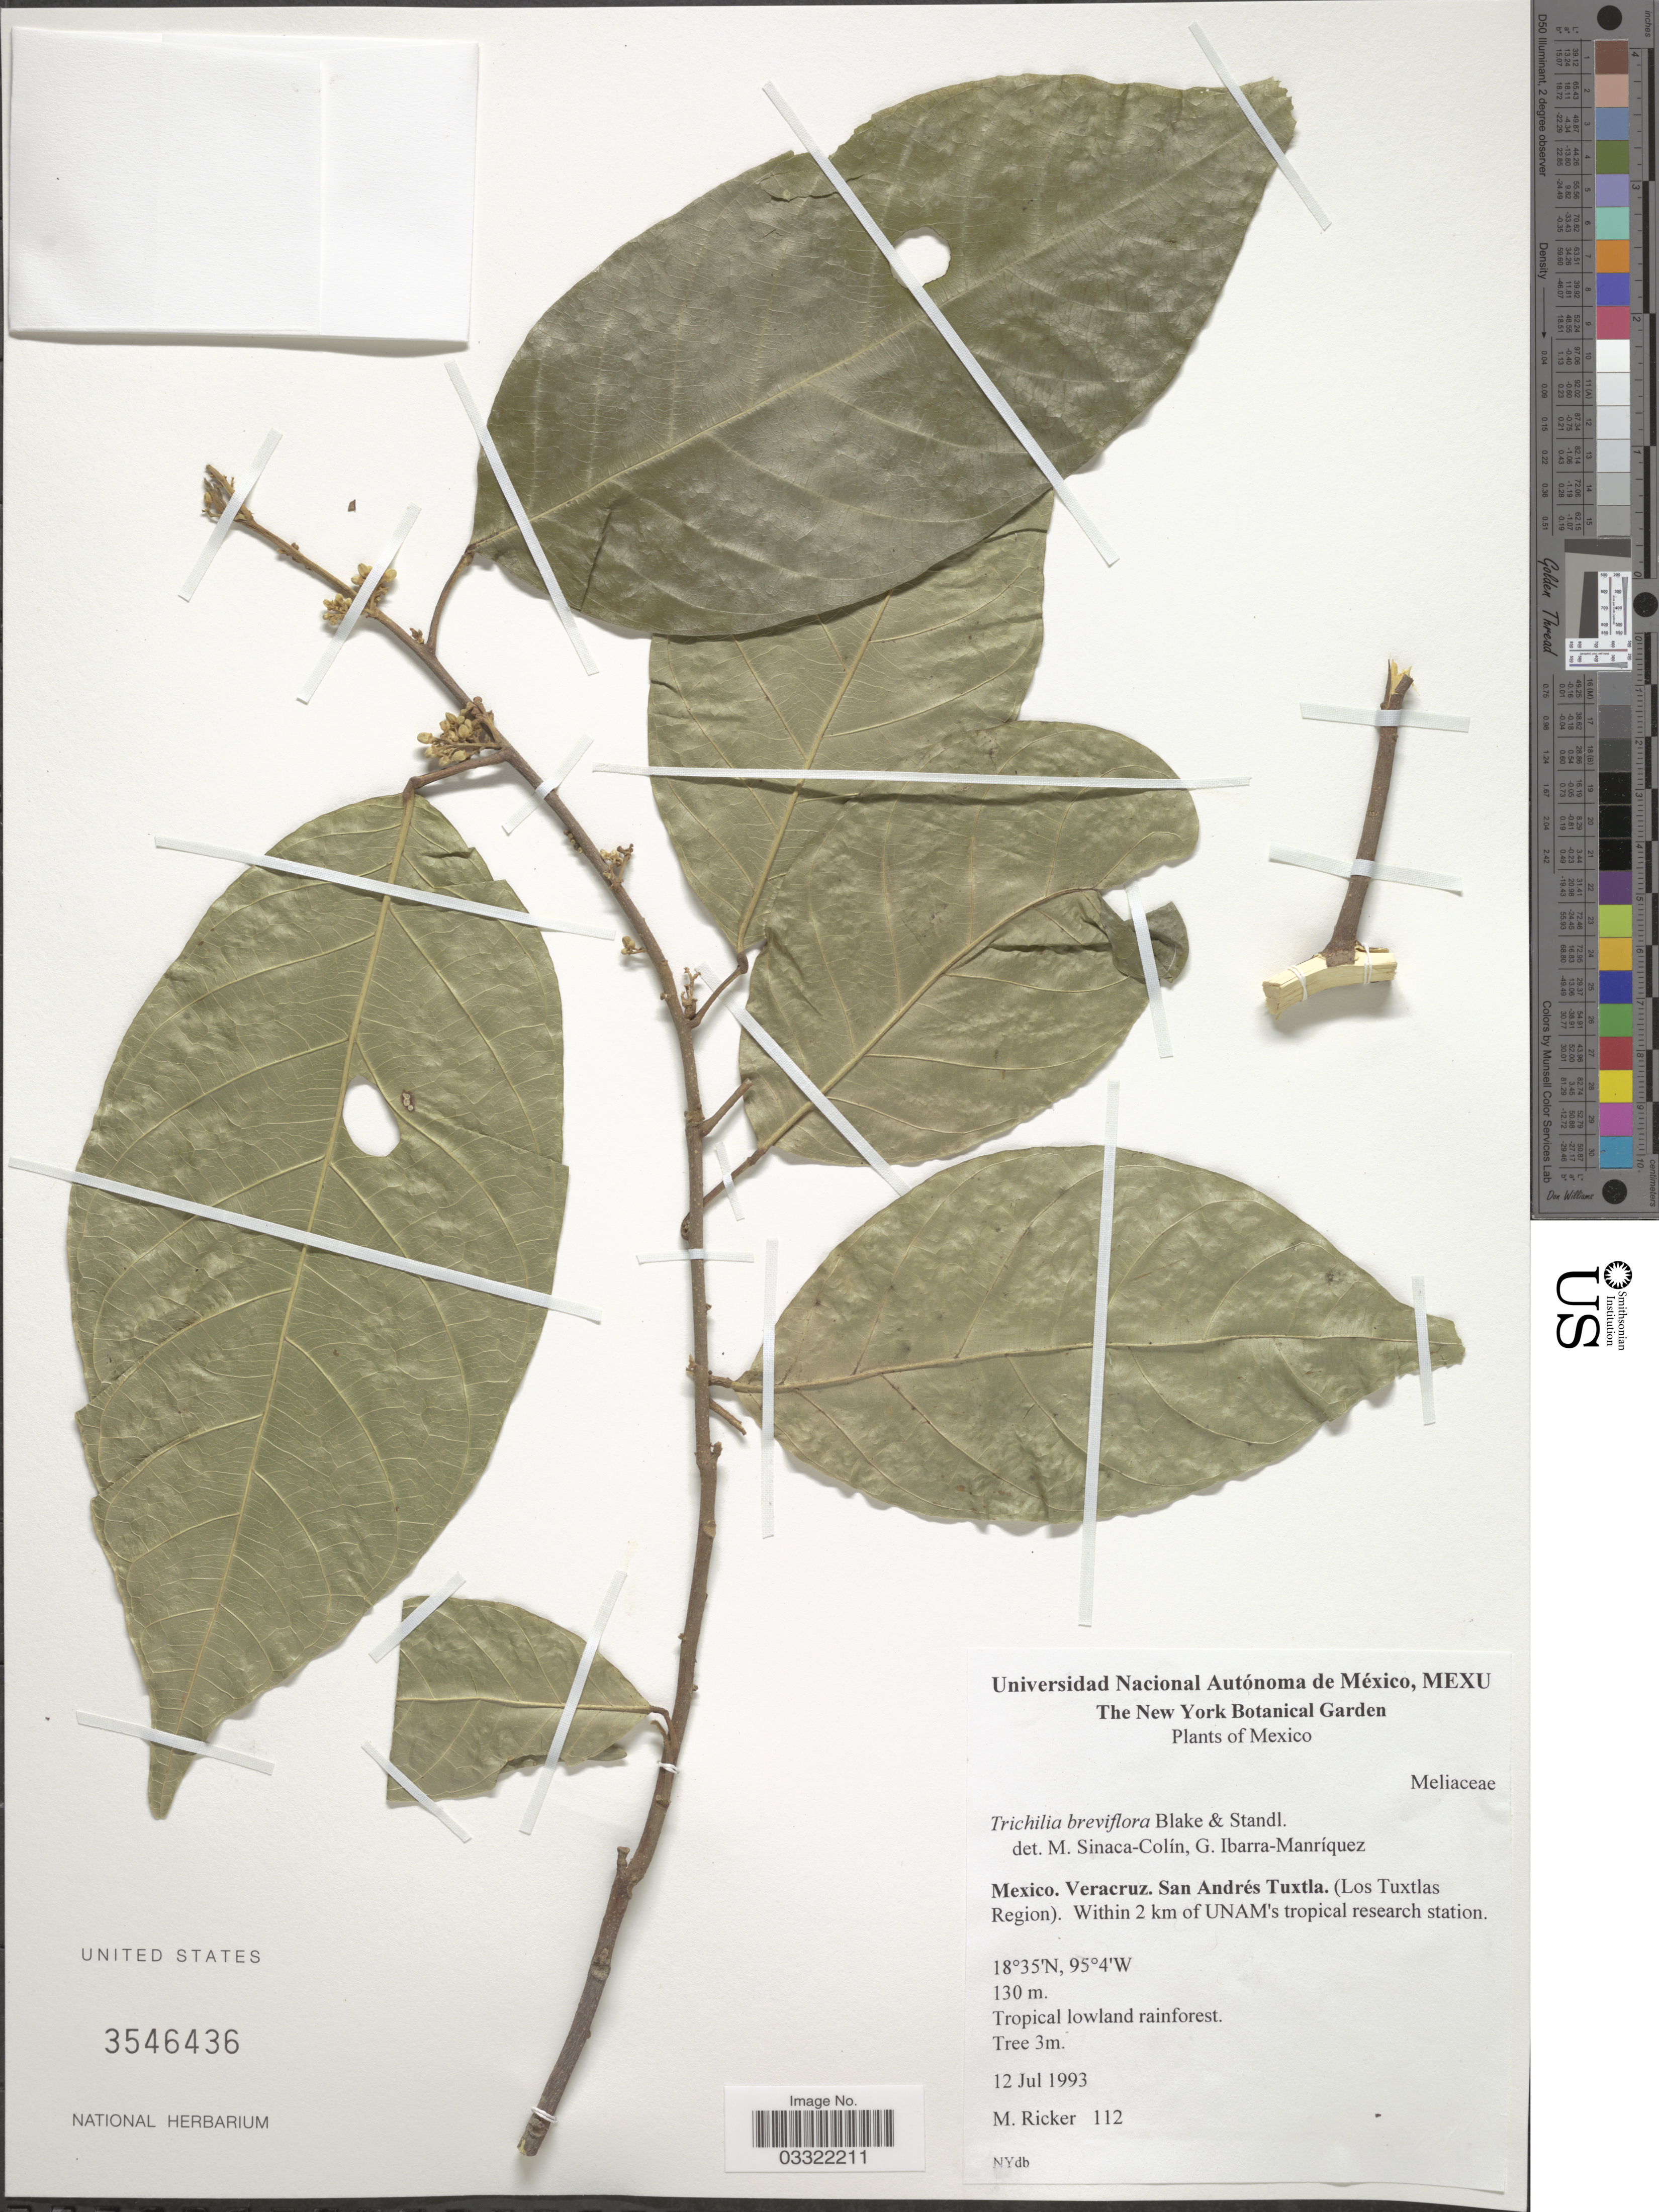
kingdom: Plantae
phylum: Tracheophyta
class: Magnoliopsida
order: Sapindales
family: Meliaceae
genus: Trichilia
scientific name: Trichilia breviflora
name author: S.F. Blake & Standl.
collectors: M. Ricker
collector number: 112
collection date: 1993-07-12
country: Mexico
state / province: Veracruz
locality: Veracruz. San Andrés Tuxtla. (Los Tuxtlas Region). Within 2 km of UNAM's tropical research station.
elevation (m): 130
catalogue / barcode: US 3546436